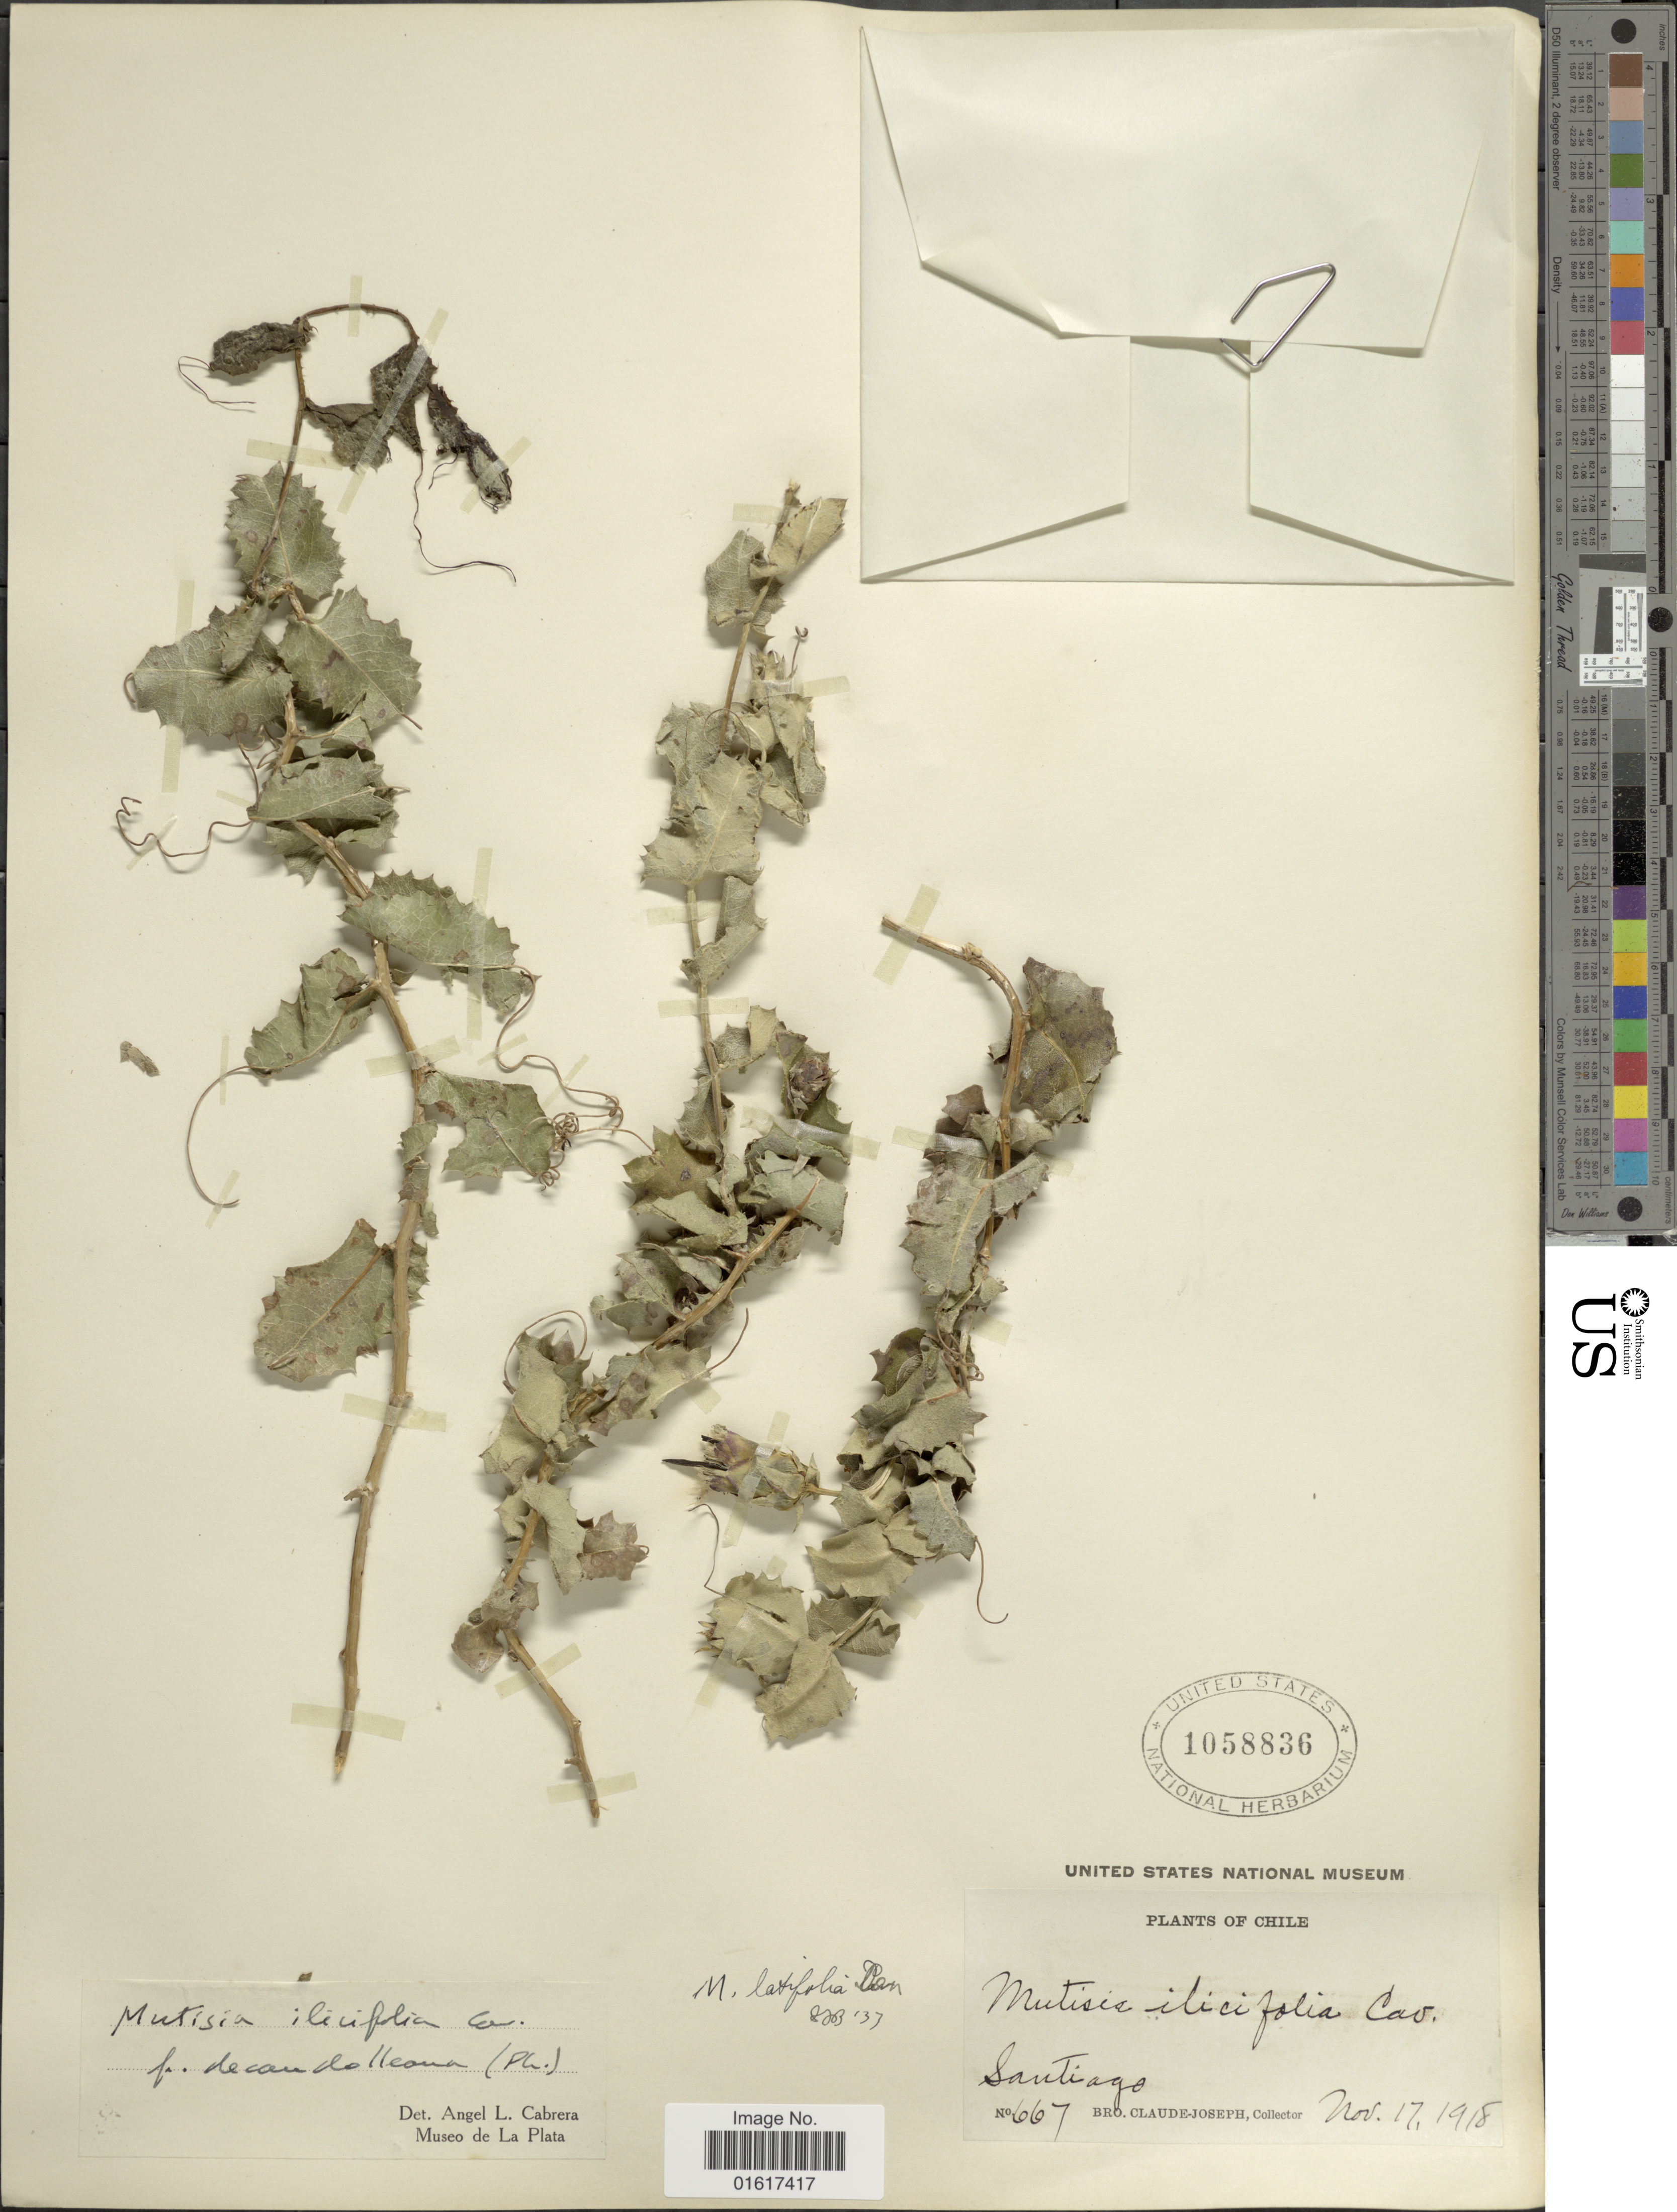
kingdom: Plantae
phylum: Tracheophyta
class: Magnoliopsida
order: Asterales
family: Asteraceae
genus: Mutisia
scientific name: Mutisia ilicifolia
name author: Cav.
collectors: Bro. Claude-Joseph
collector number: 667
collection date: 1918-11-17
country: Chile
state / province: Región Metropolitana (RM)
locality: Santiago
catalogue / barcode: US 1058836